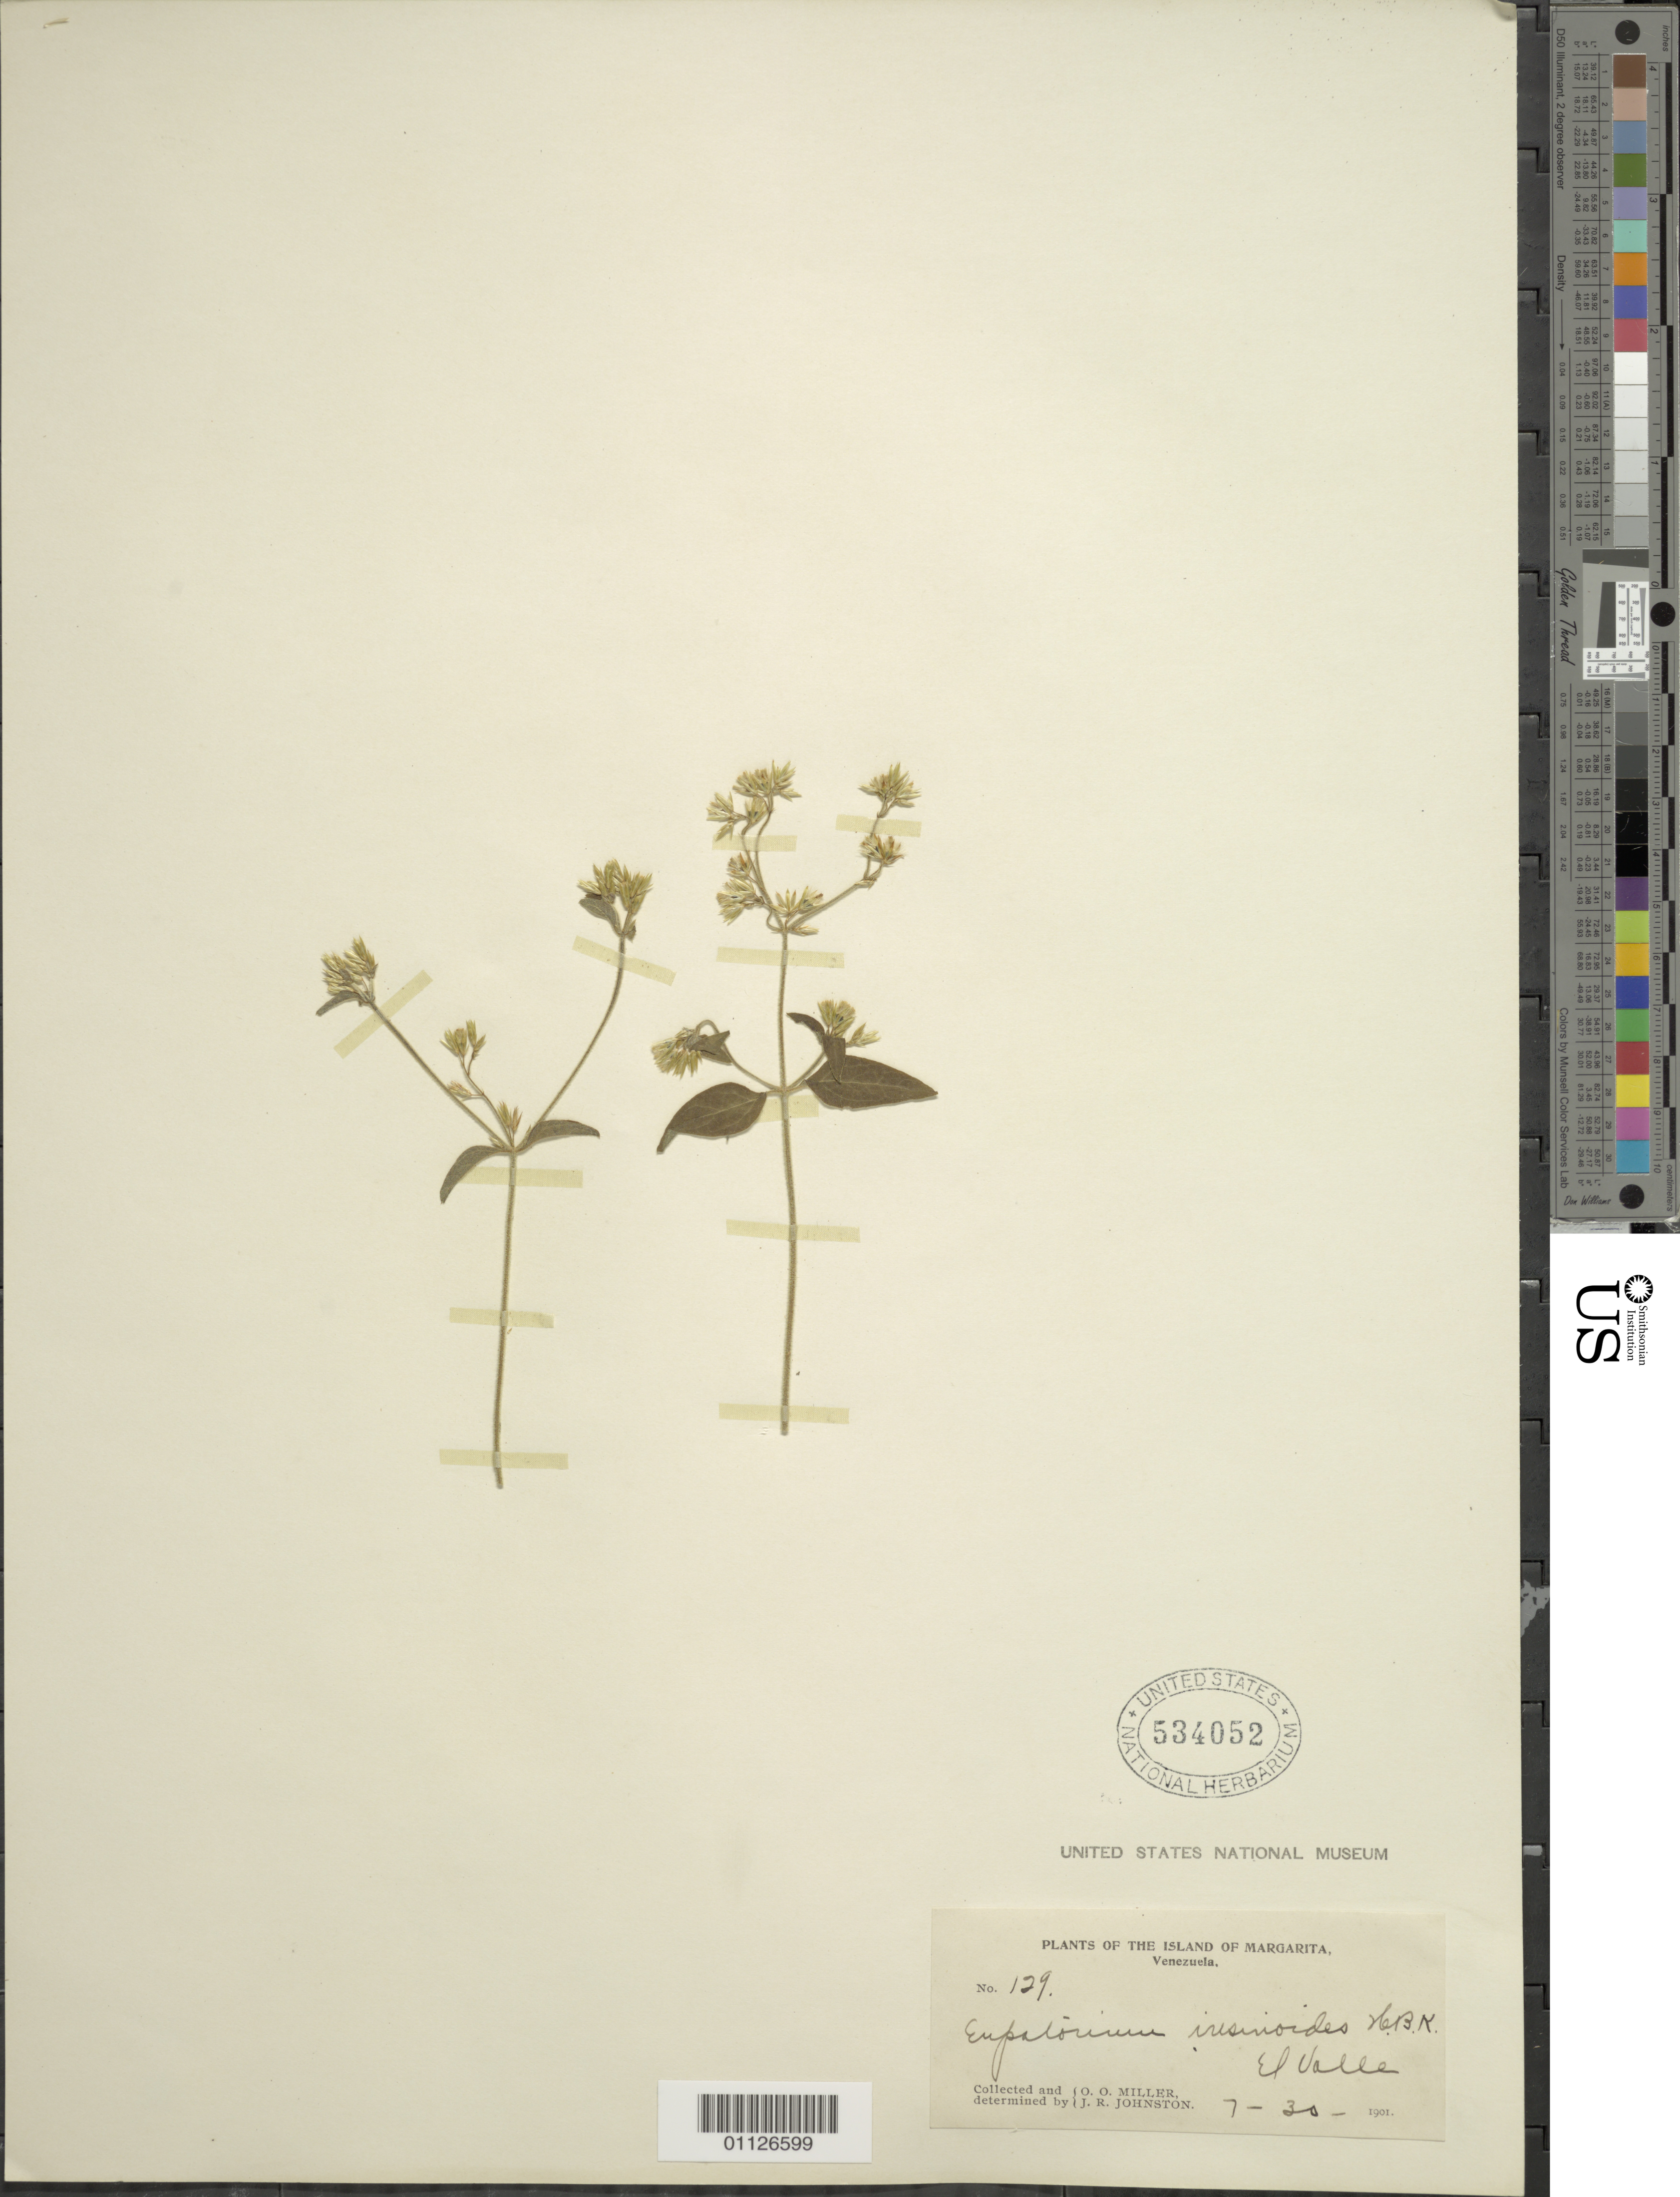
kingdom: Plantae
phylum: Tracheophyta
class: Magnoliopsida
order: Asterales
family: Asteraceae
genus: Condylidium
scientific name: Condylidium iresinoides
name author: (Kunth) R.M. King & H. Rob.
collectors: O. O. Miller & J. Johnston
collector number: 129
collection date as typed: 30 Jul 1901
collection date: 1901-07-30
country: Venezuela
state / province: Nueva Esparta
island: Margarita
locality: El Valle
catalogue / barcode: US 534052